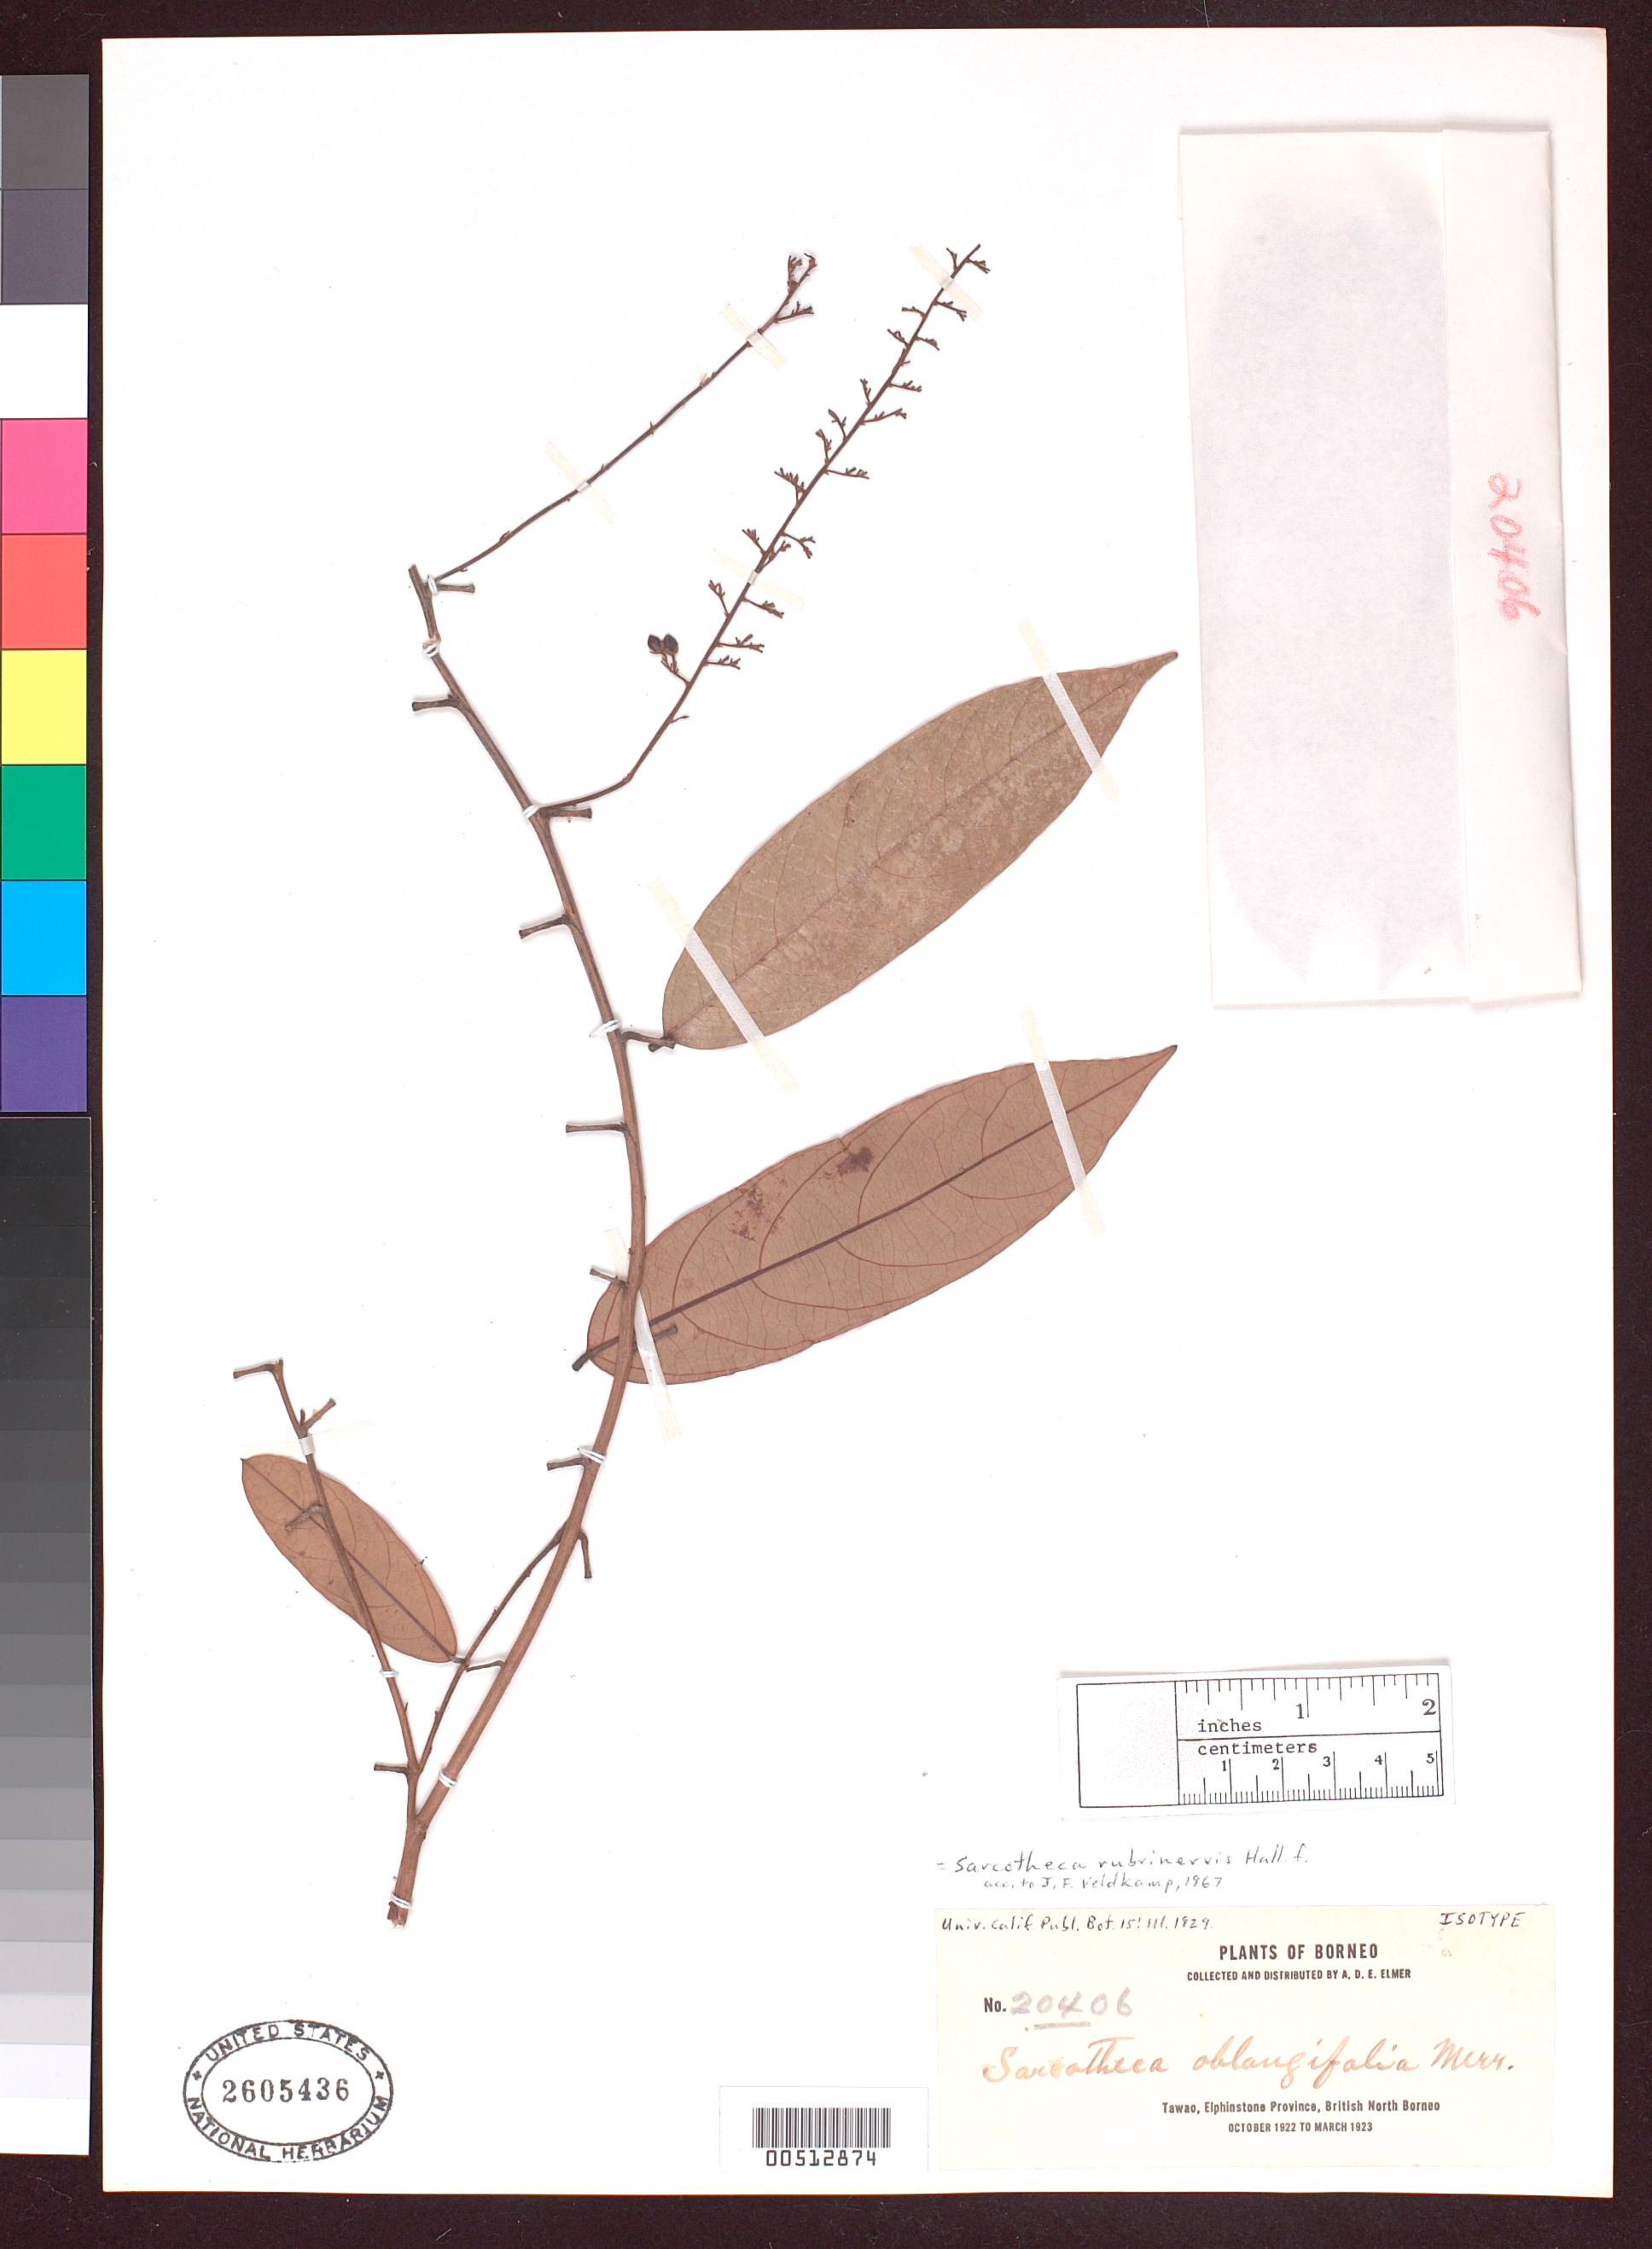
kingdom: Plantae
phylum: Tracheophyta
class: Magnoliopsida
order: Oxalidales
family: Oxalidaceae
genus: Sarcotheca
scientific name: Sarcotheca oblongifolia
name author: Merr.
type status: Isotype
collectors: A. D. E. Elmer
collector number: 20406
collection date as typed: Oct 1922 to -- Mar 1923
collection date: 1922-10/1923-03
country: Malaysia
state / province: Sabah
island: Borneo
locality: Elphinstone province, Tawao.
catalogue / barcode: US 2605436